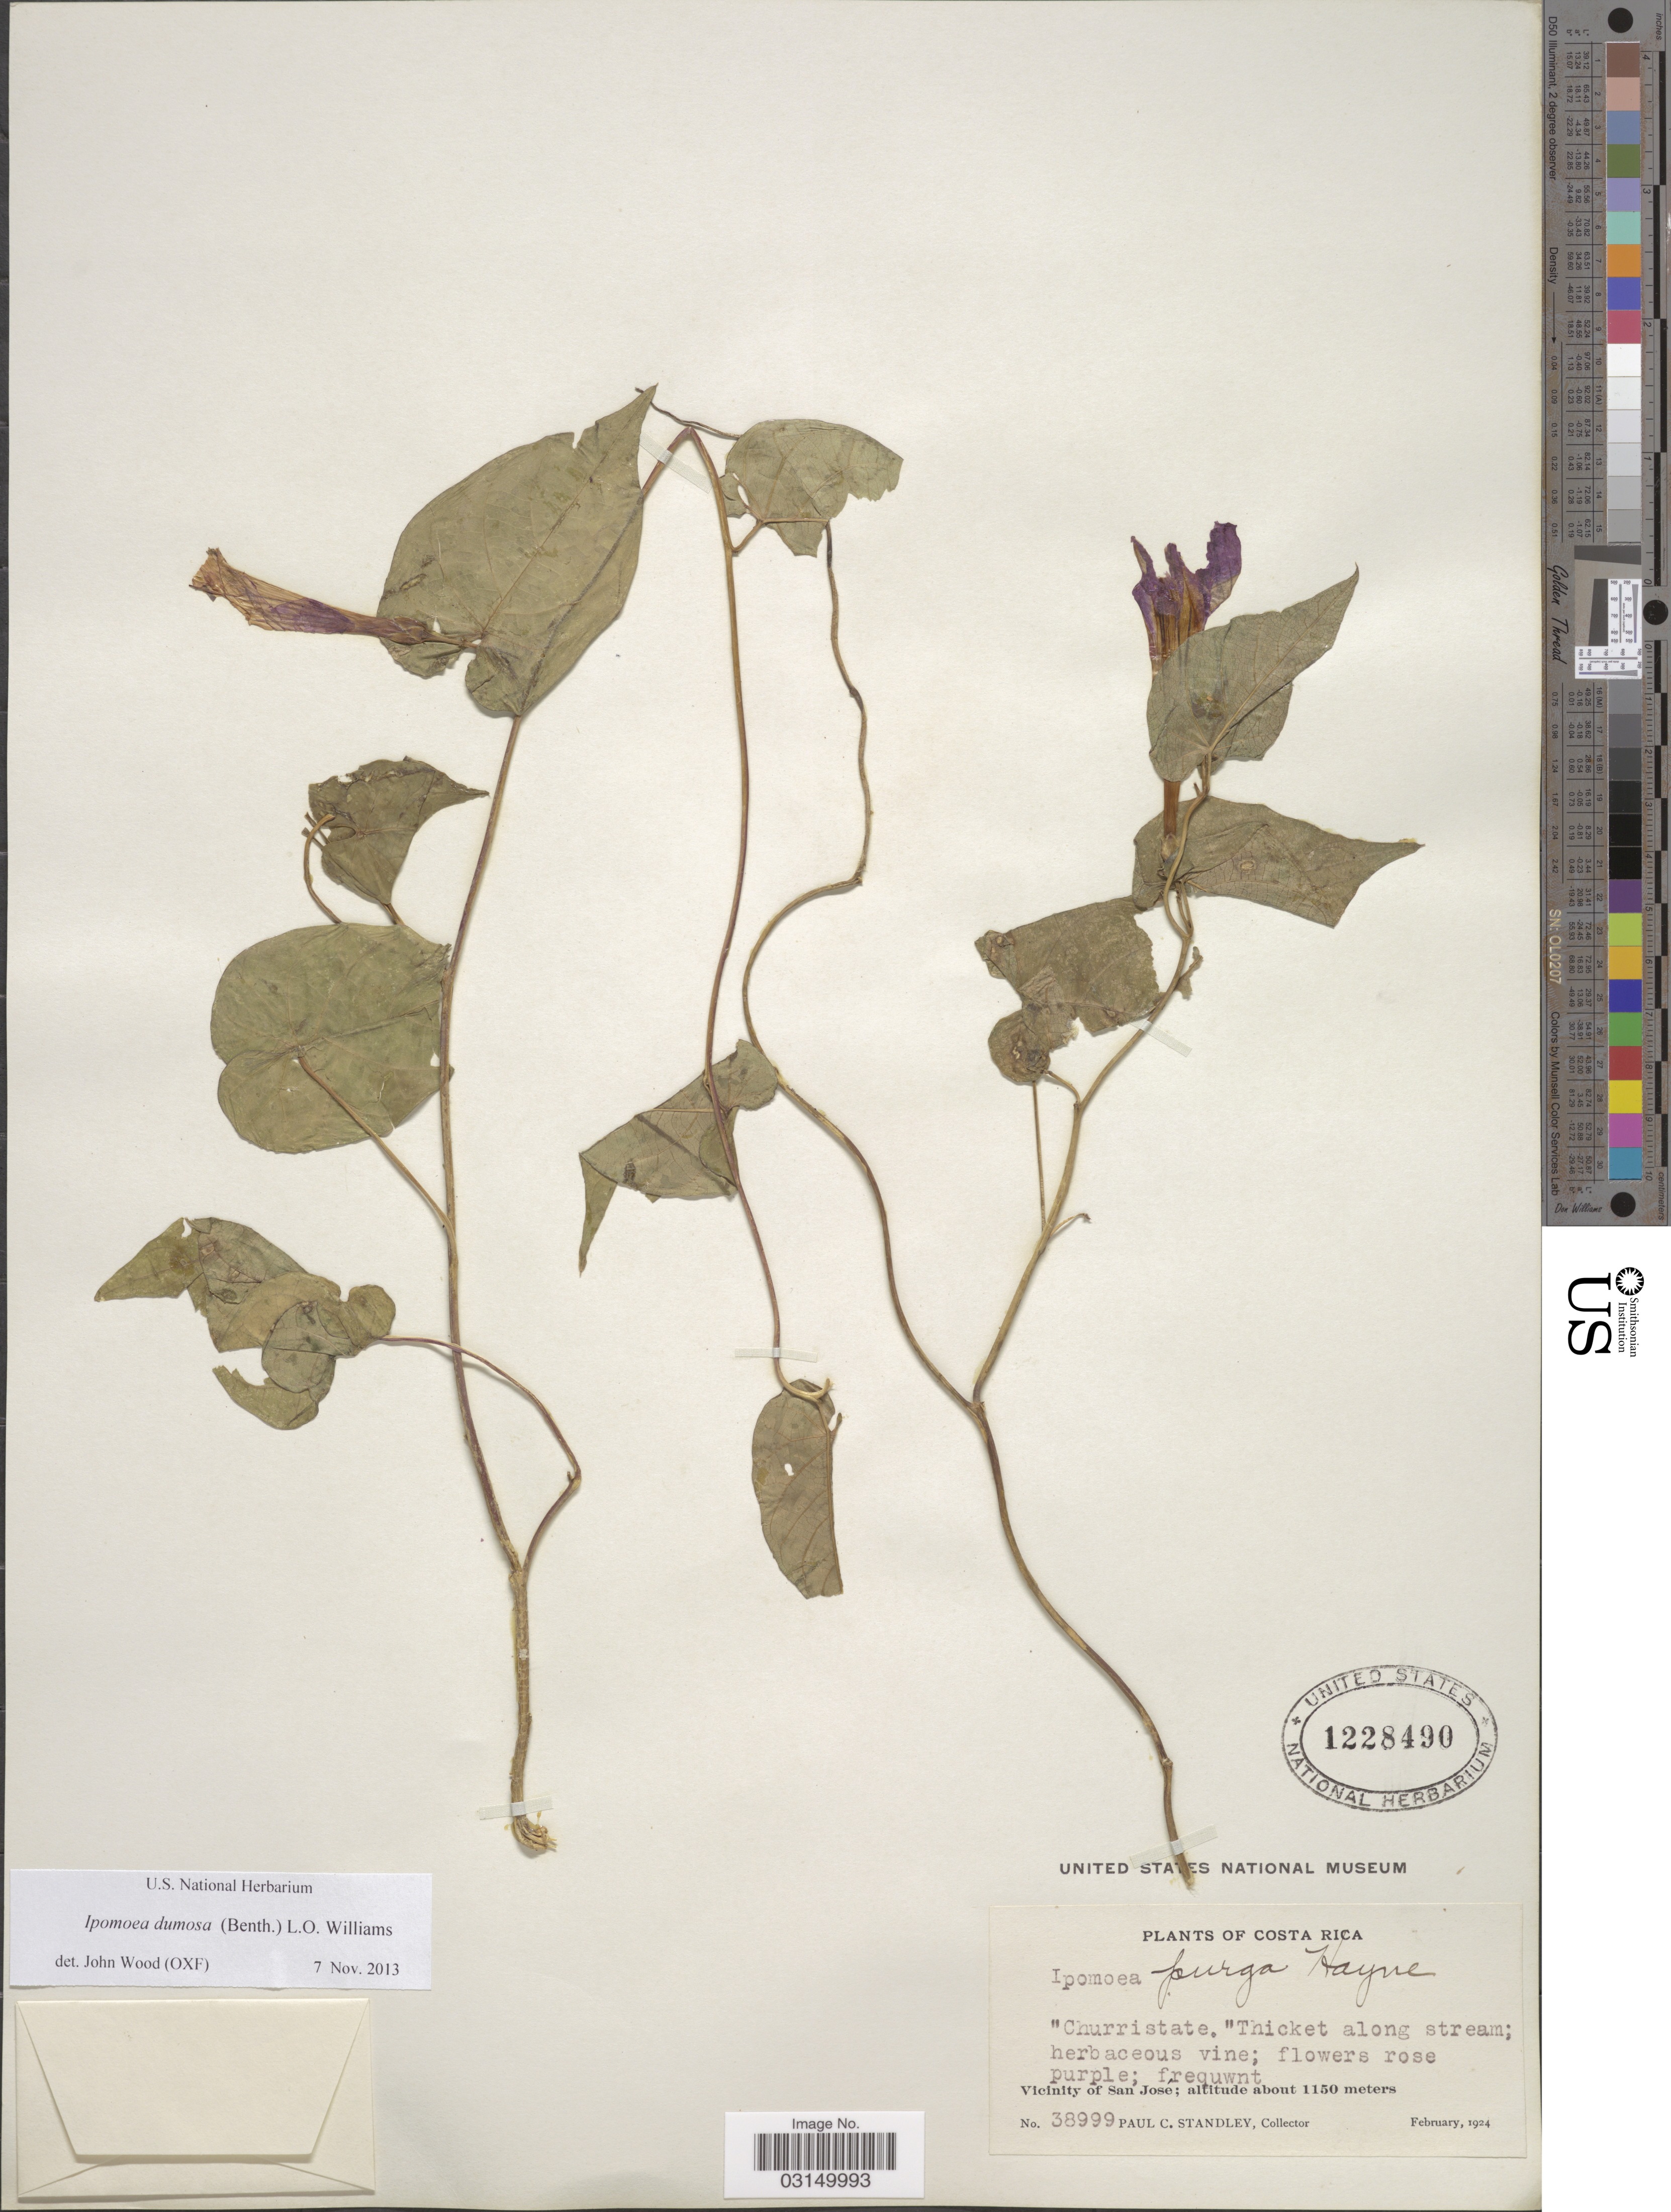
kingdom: Plantae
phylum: Tracheophyta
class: Magnoliopsida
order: Solanales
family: Convolvulaceae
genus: Ipomoea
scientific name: Ipomoea dumosa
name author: (Benth.) L.O. Williams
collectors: P. C. Standley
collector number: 38999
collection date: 1924-02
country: Costa Rica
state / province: San José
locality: Vicinity of San José.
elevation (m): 1150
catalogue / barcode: US 1228490